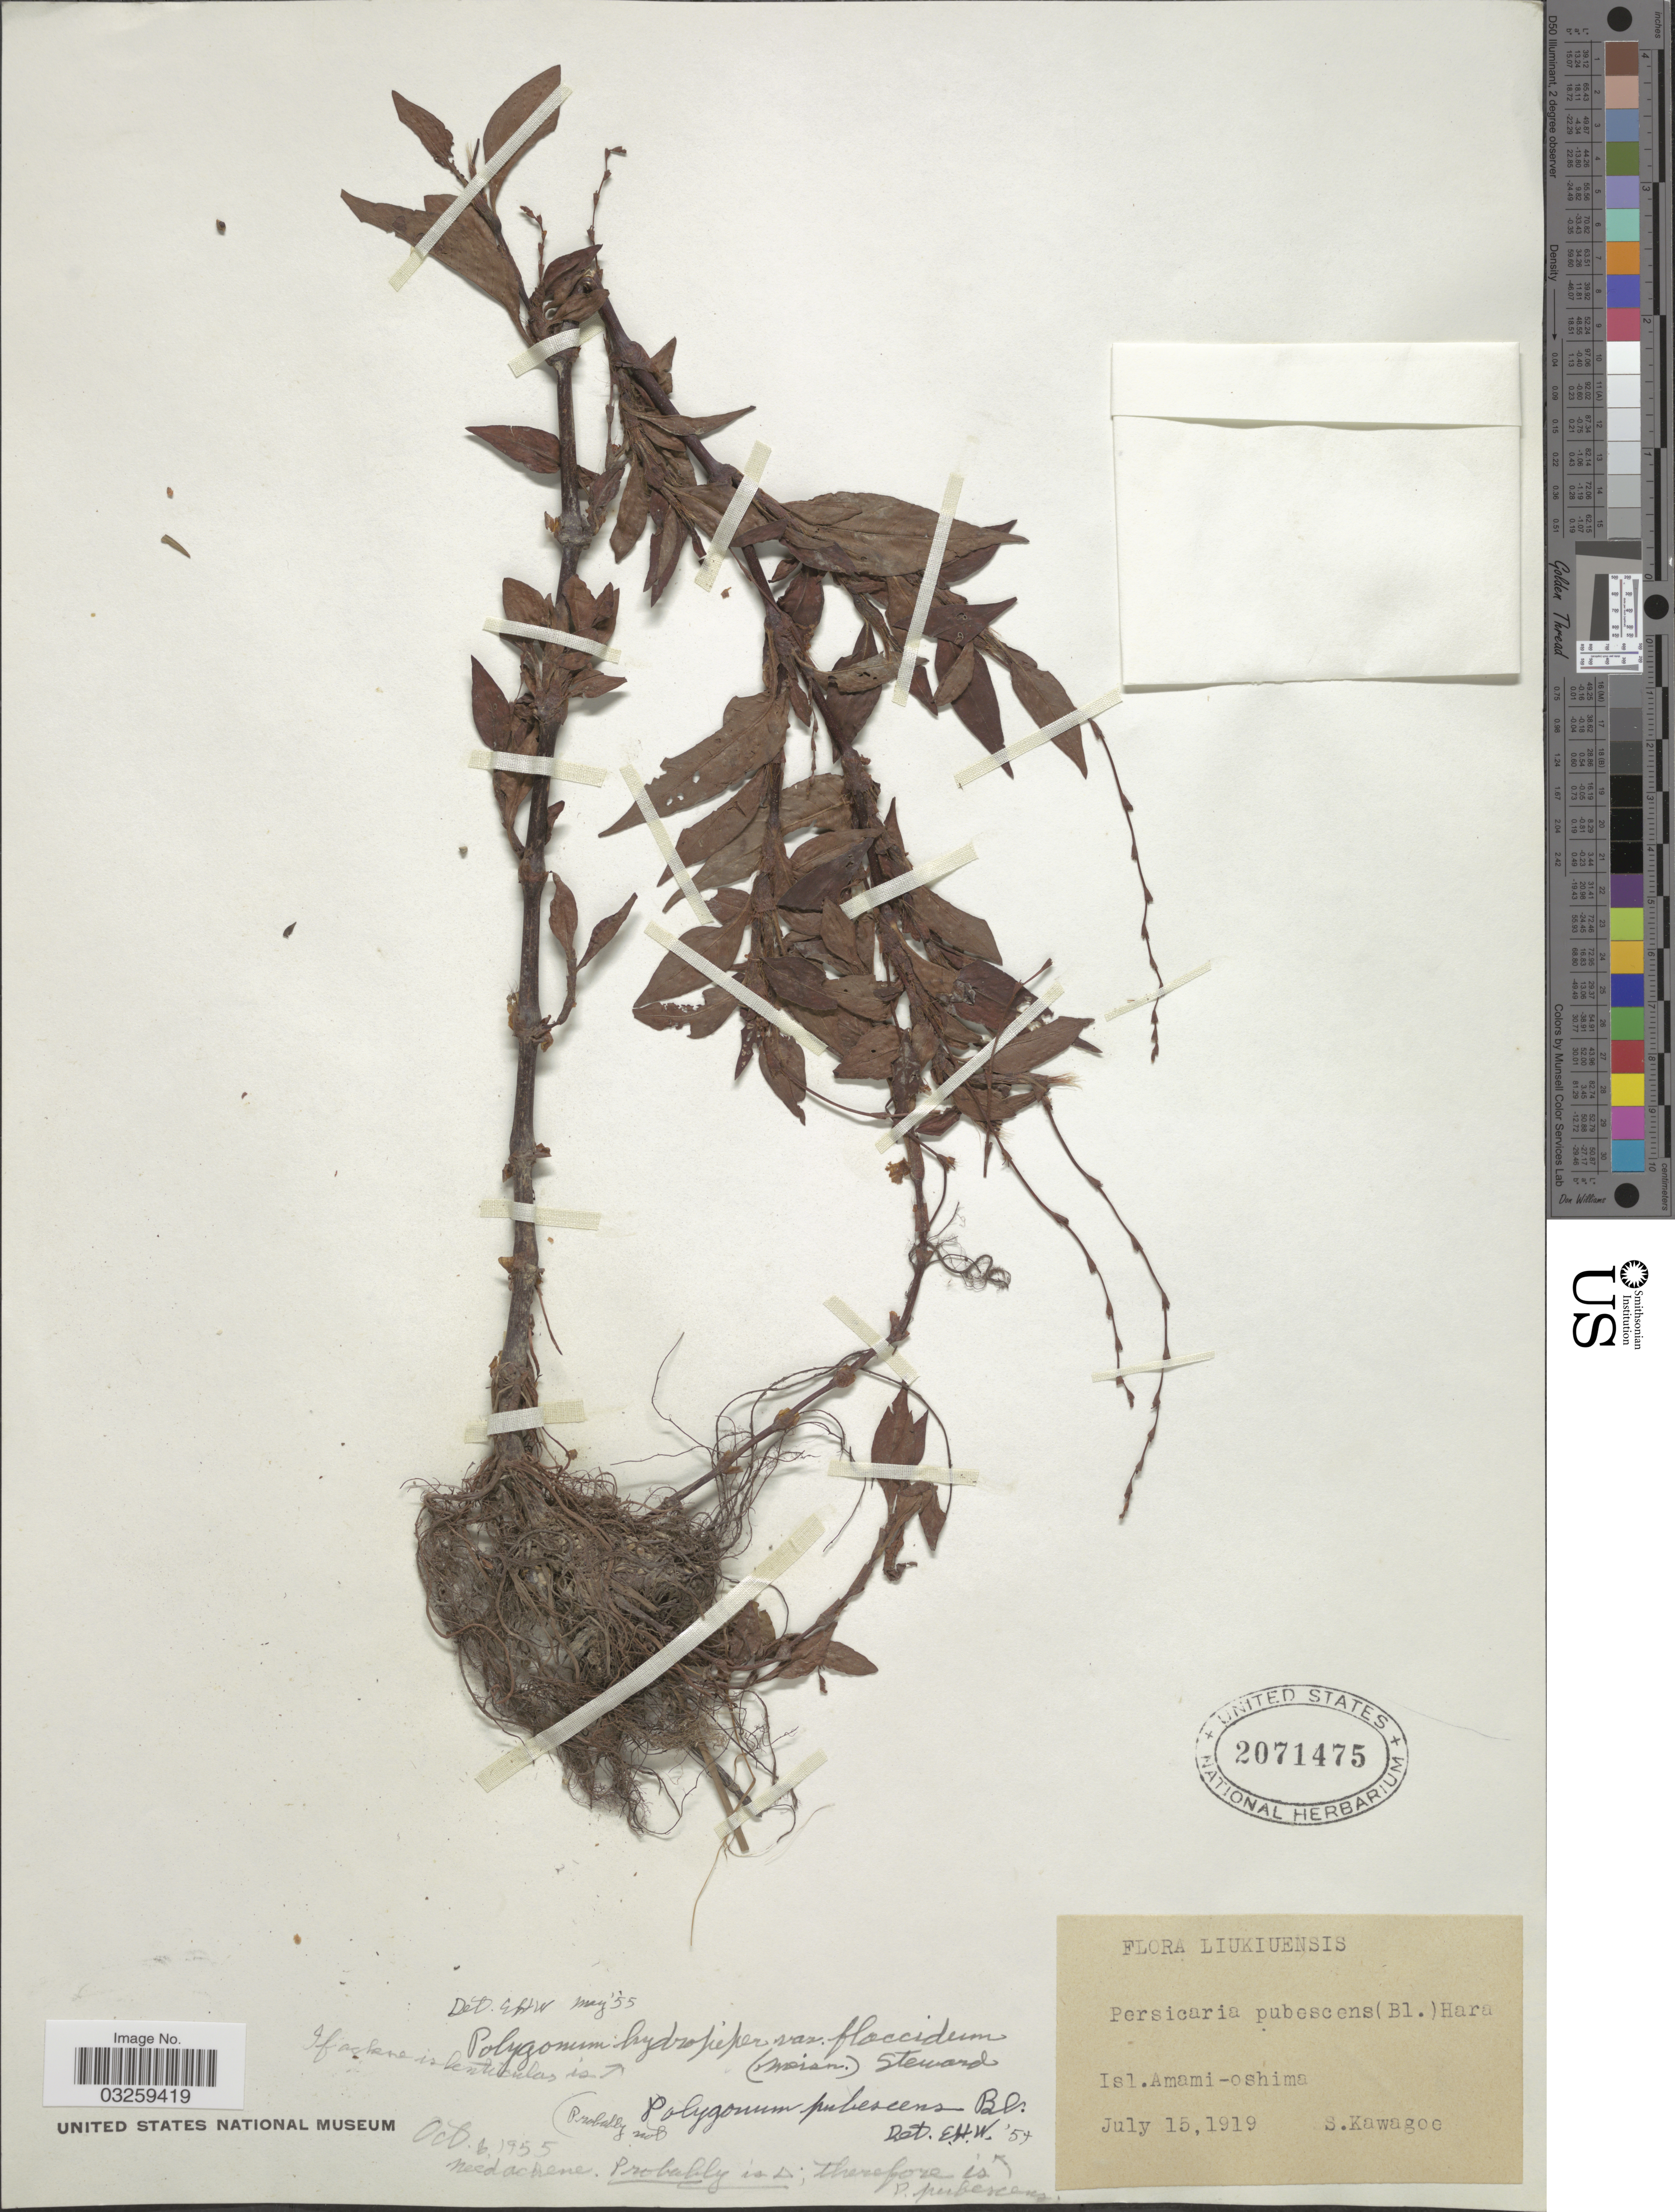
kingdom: Plantae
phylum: Tracheophyta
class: Magnoliopsida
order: Caryophyllales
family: Polygonaceae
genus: Polygonum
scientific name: Polygonum pubescens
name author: Blume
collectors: S. Kawagoe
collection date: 1919-07-15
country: Japan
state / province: Okinawa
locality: Liukiuensis. Isl. Amami-oshima.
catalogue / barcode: US 2071475